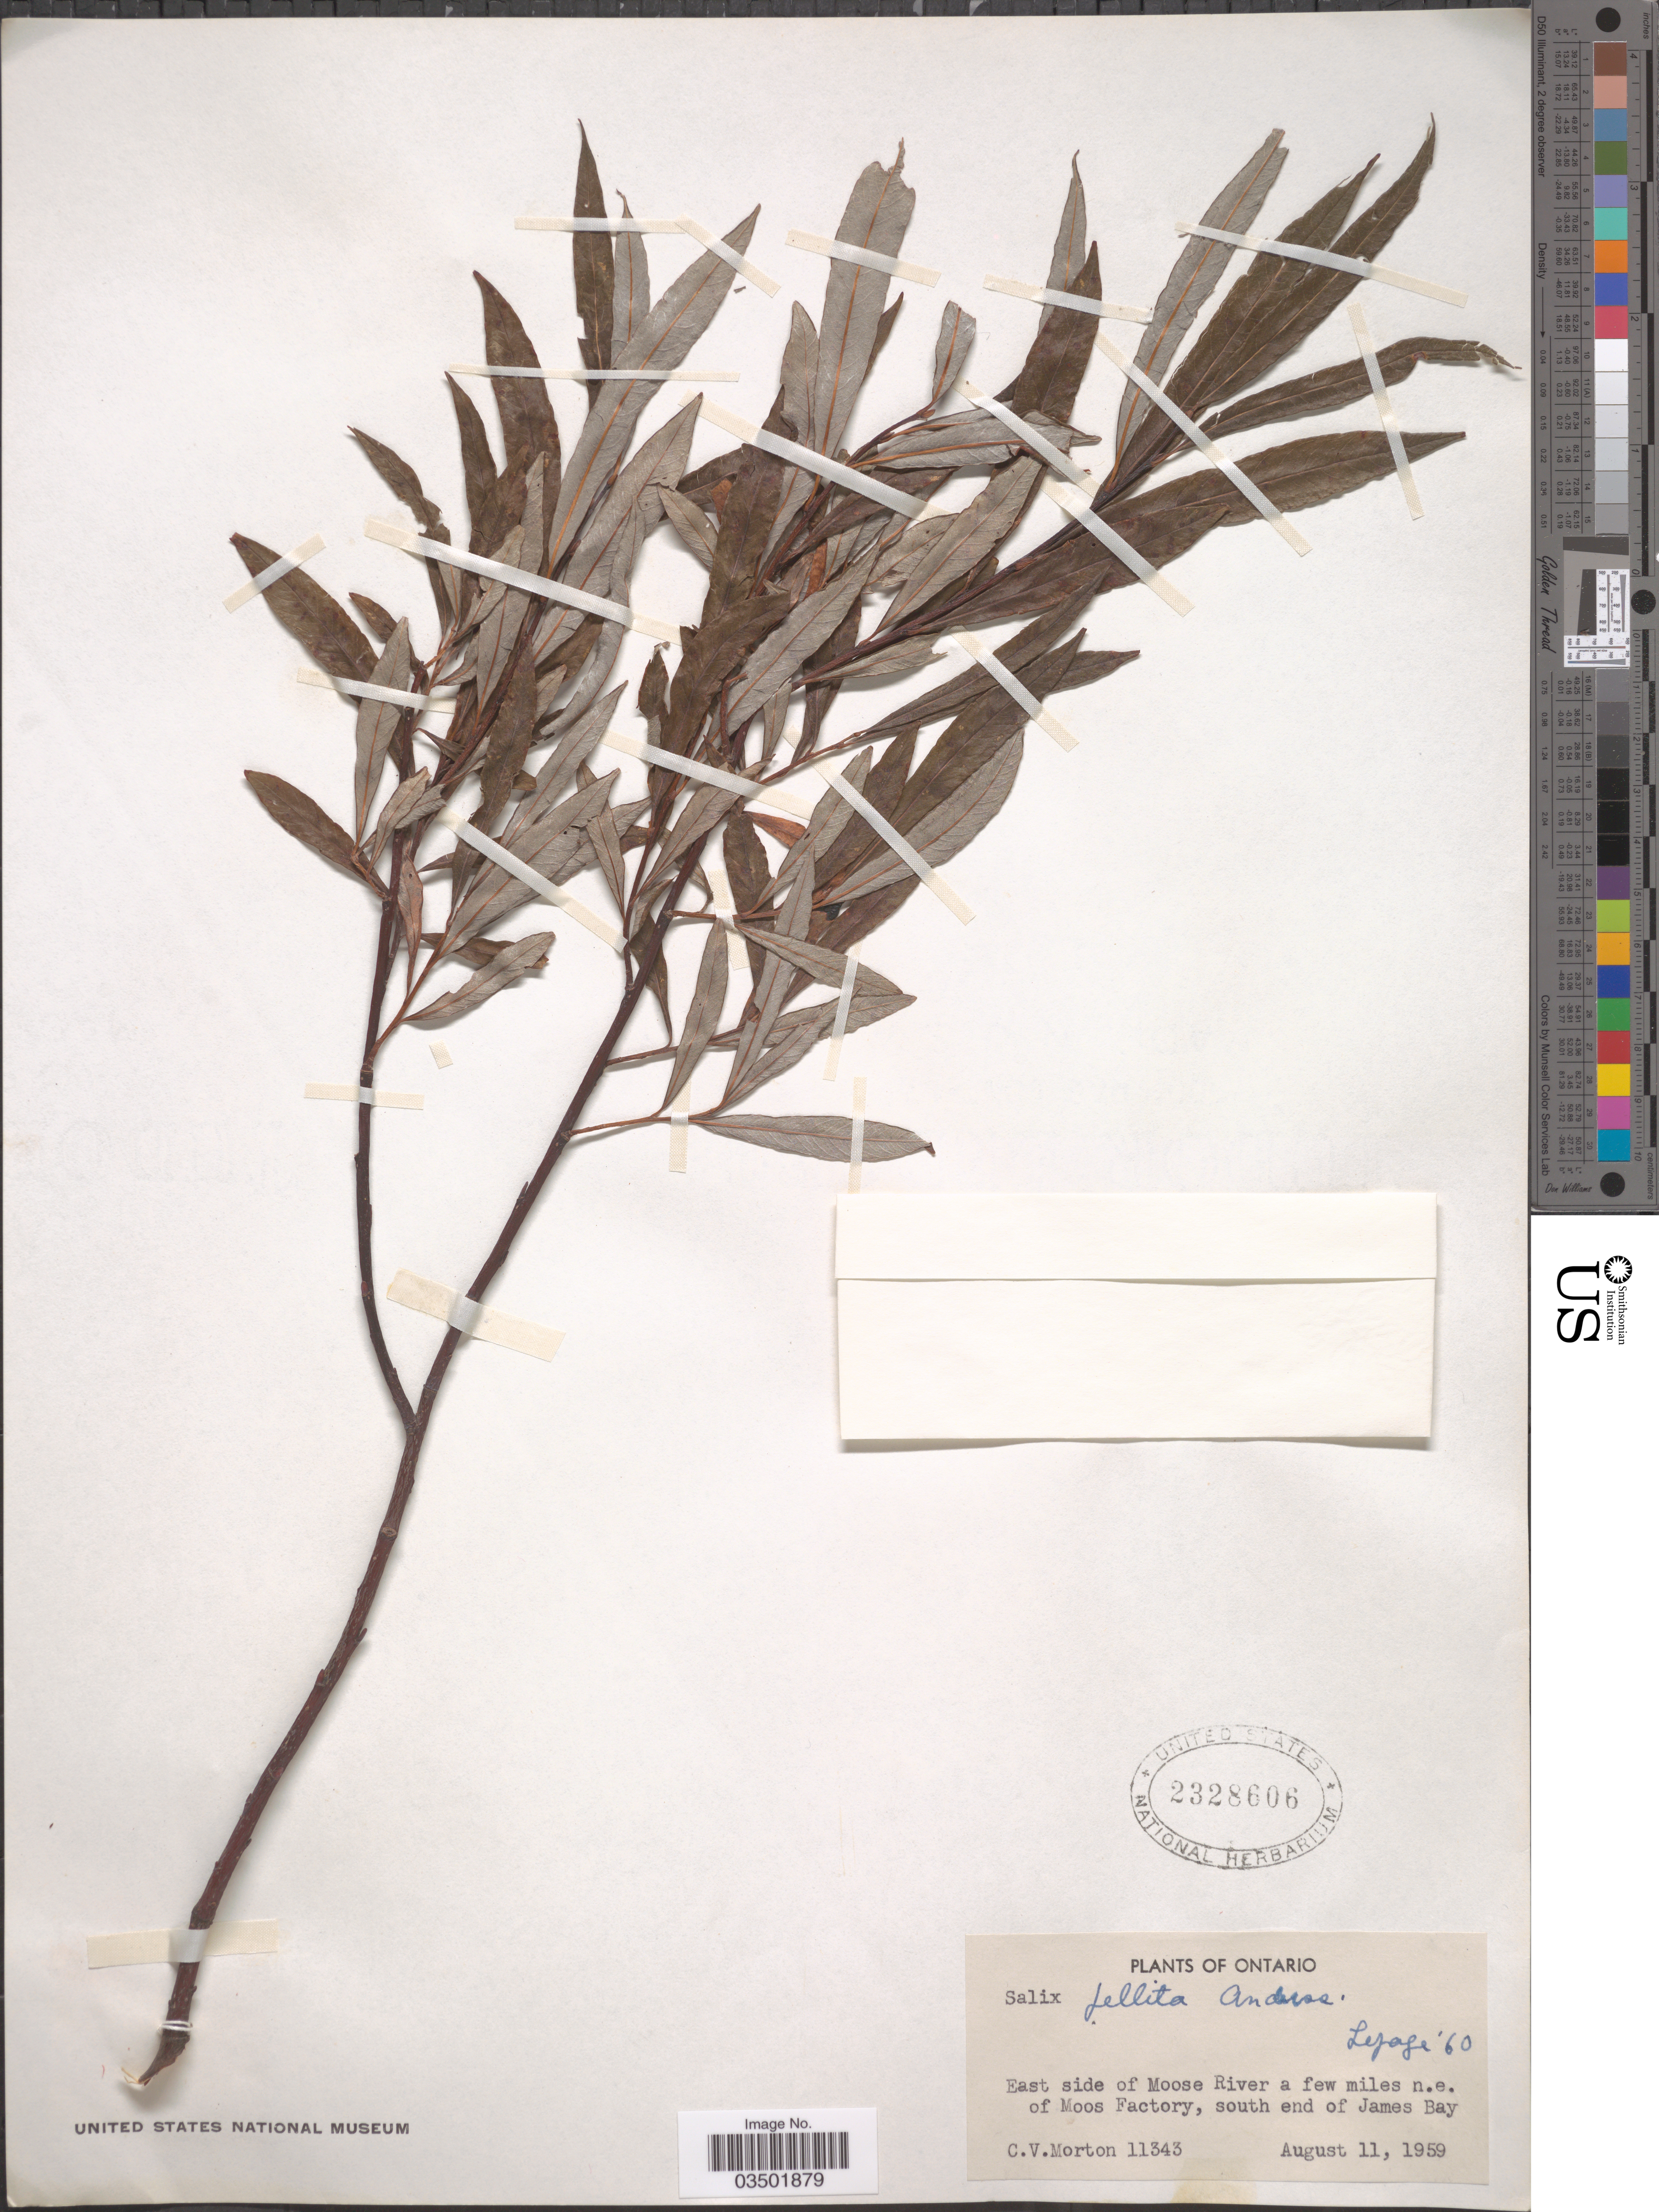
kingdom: Plantae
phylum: Tracheophyta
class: Magnoliopsida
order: Malpighiales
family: Salicaceae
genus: Salix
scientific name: Salix pellita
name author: (Andersson) Bebb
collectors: C. V. Morton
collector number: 11343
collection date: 1959-08-11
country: Canada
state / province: Ontario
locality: East side of Moose River a few miles n.e. of Moos Factory, south end of James Bay.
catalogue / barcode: US 2328606